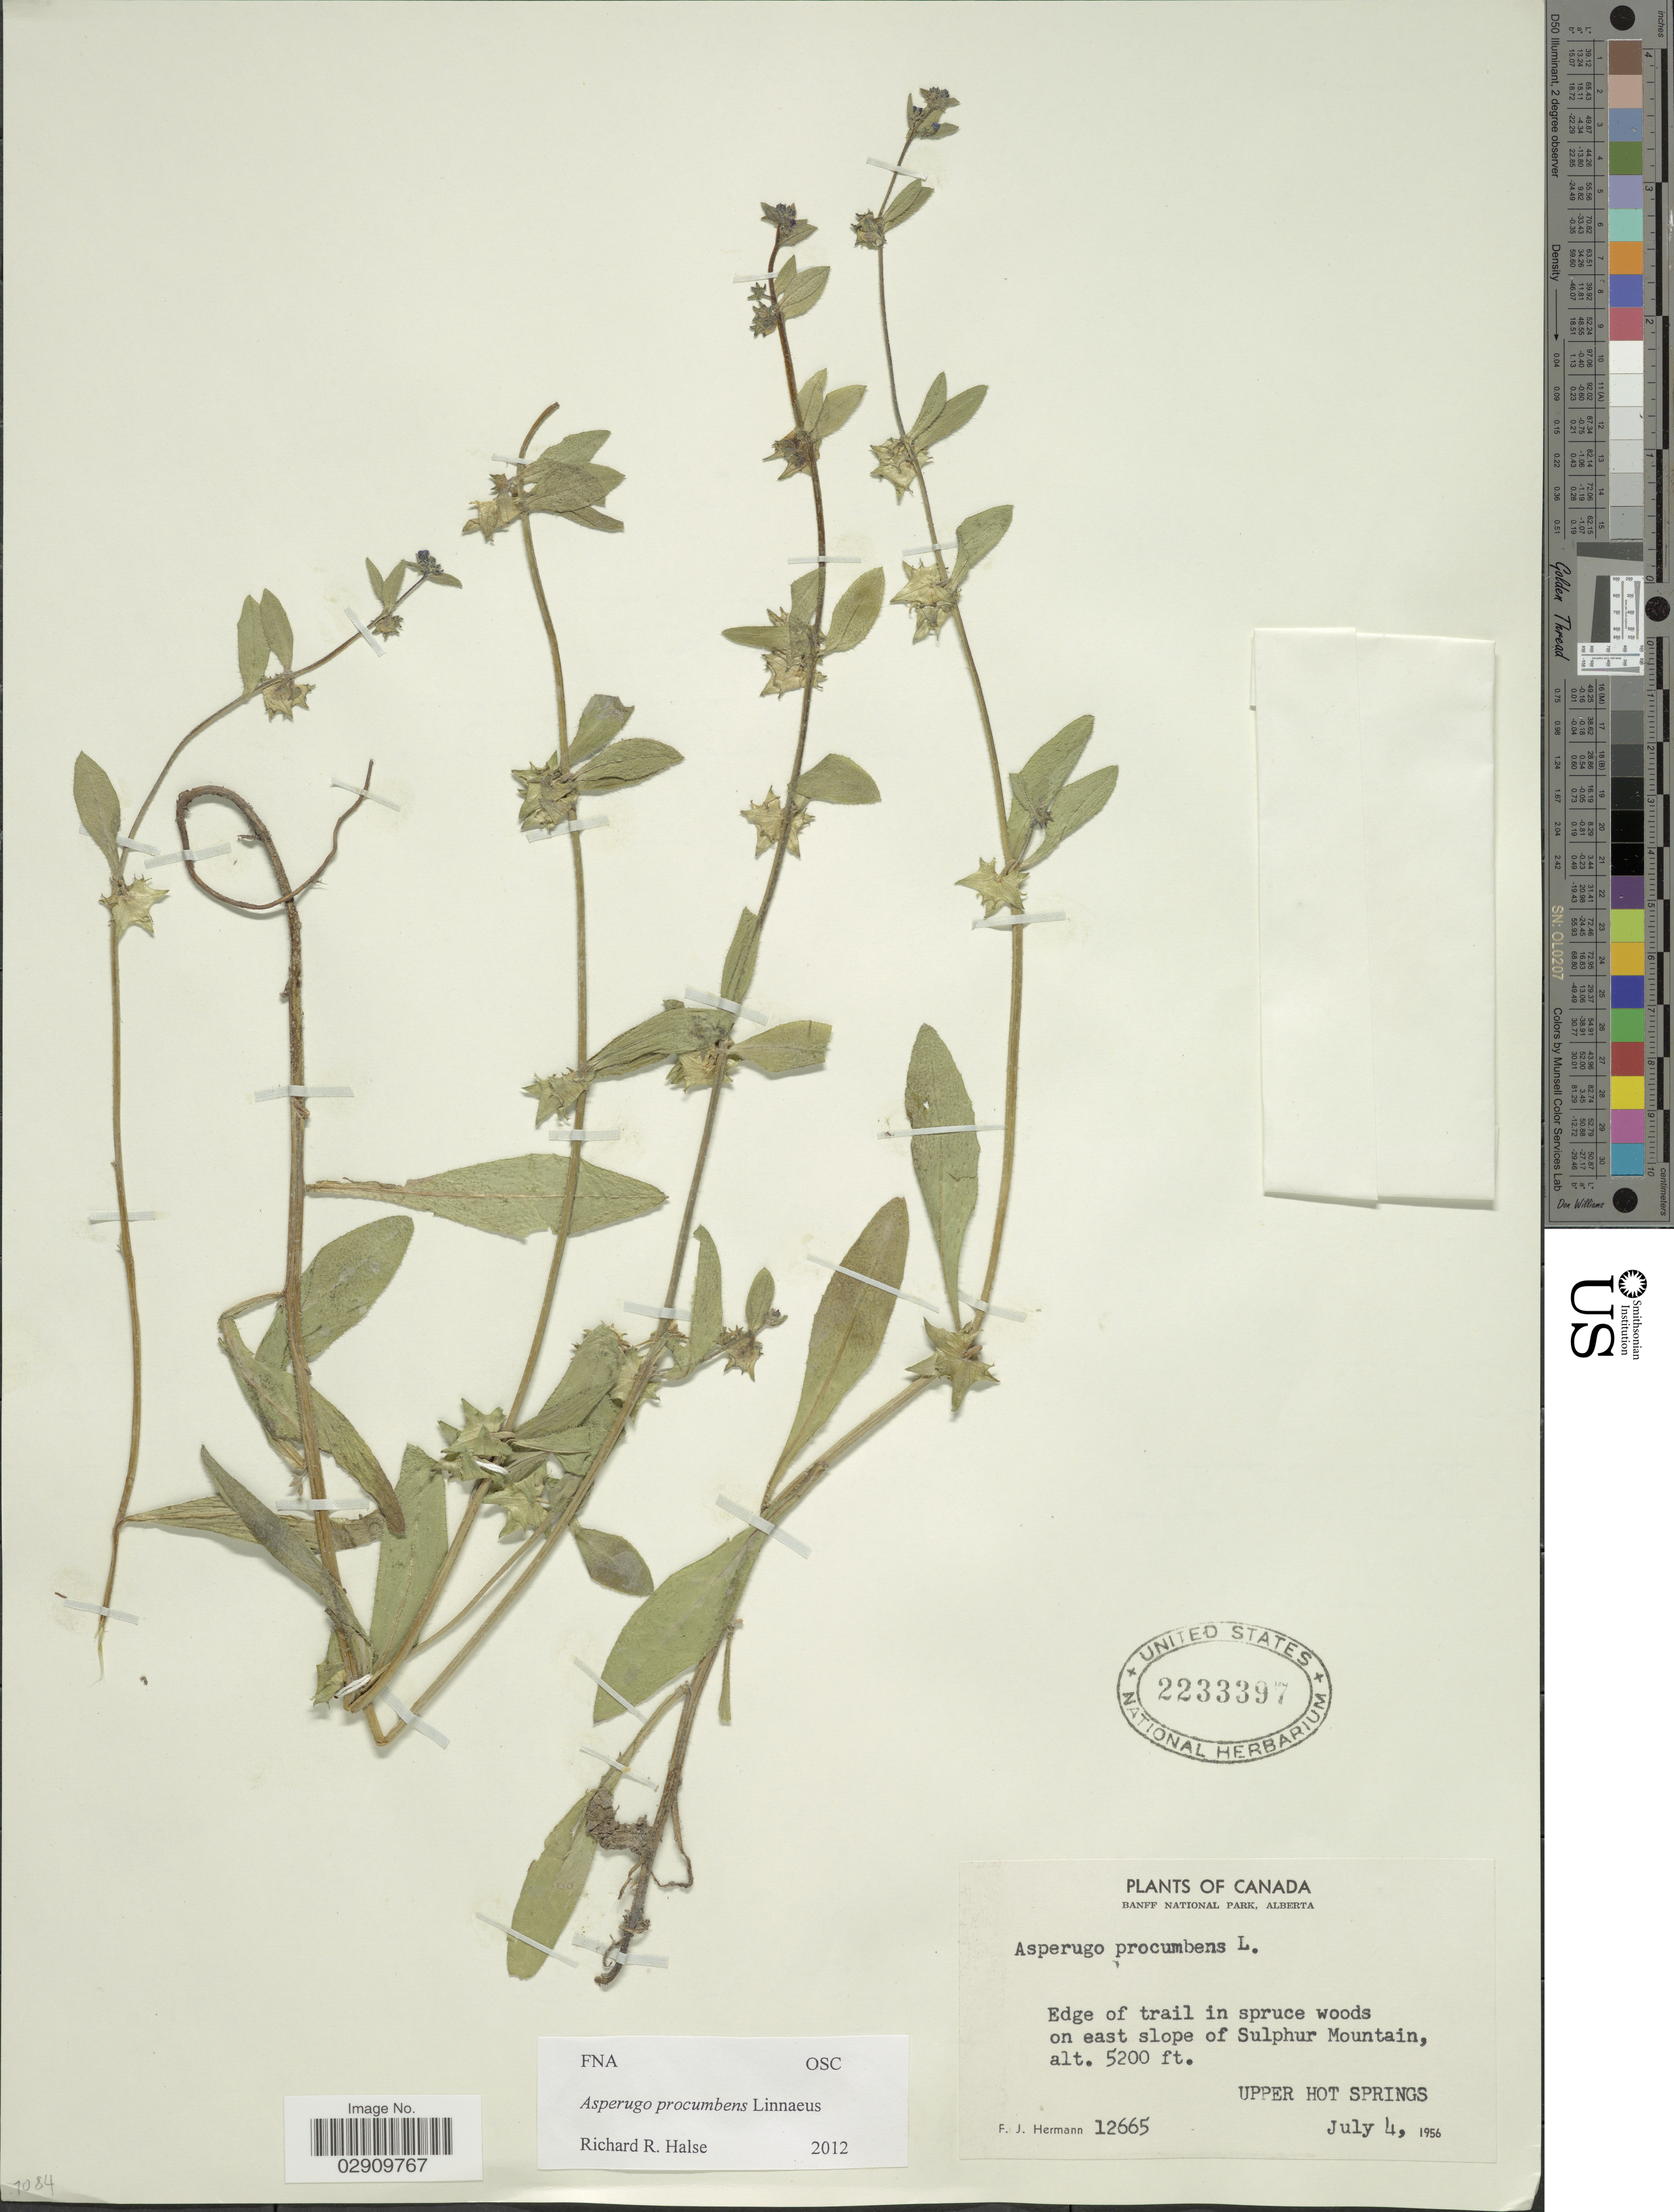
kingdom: Plantae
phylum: Tracheophyta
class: Magnoliopsida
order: Boraginales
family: Boraginaceae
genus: Asperugo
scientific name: Asperugo procumbens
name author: L.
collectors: F. J. Hermann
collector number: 12665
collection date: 1956-07-04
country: Canada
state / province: Alberta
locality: Banff National Park, Edge of trail in spruce woods on east slope of Sulphur Mountain, Upper Hot Springs.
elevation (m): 1585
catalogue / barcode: US 2233397